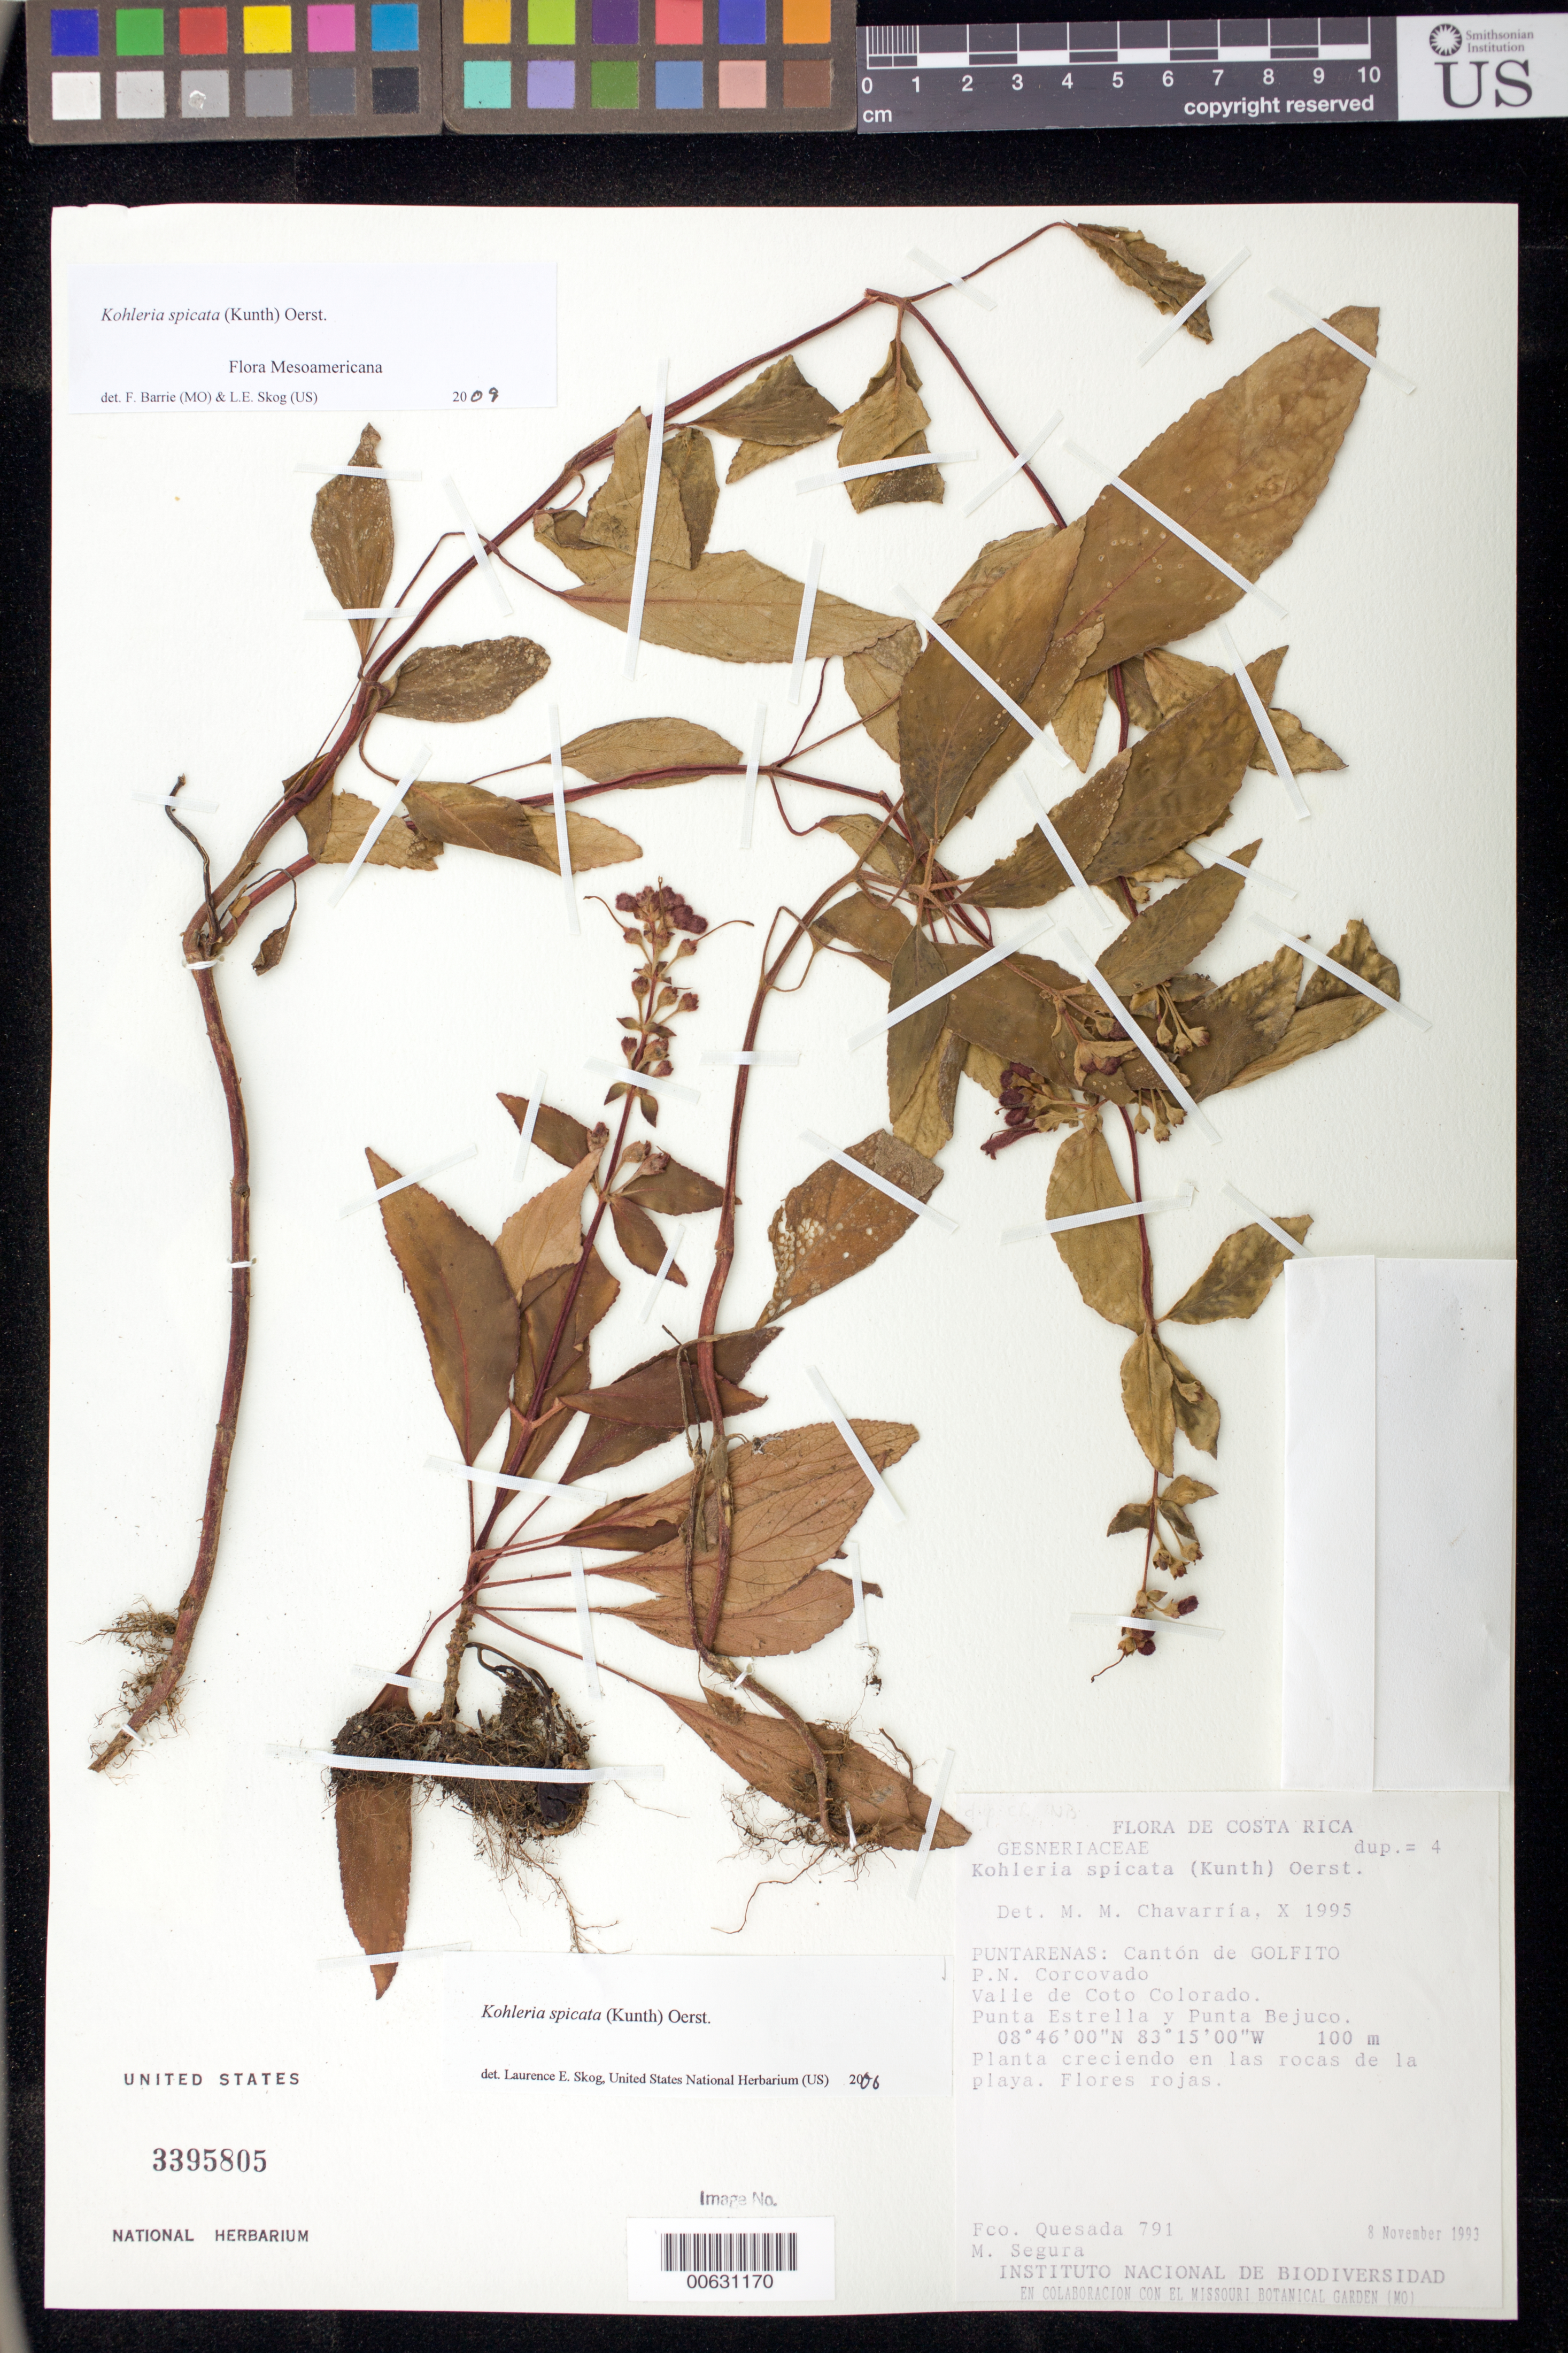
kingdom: Plantae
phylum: Tracheophyta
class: Magnoliopsida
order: Lamiales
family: Gesneriaceae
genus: Kohleria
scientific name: Kohleria spicata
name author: (Kunth) Oerst.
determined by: Skog, Laurence E.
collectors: F. Quesada & M. Segura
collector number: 791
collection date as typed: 08 Nov 1993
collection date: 1993-11-08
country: Costa Rica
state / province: Puntarenas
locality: Cantón de Golfito, P.N. Corcovado, Valle de Coto Colorado, Punta Estrella y Punta Bejuco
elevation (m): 100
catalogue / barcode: US 3395805